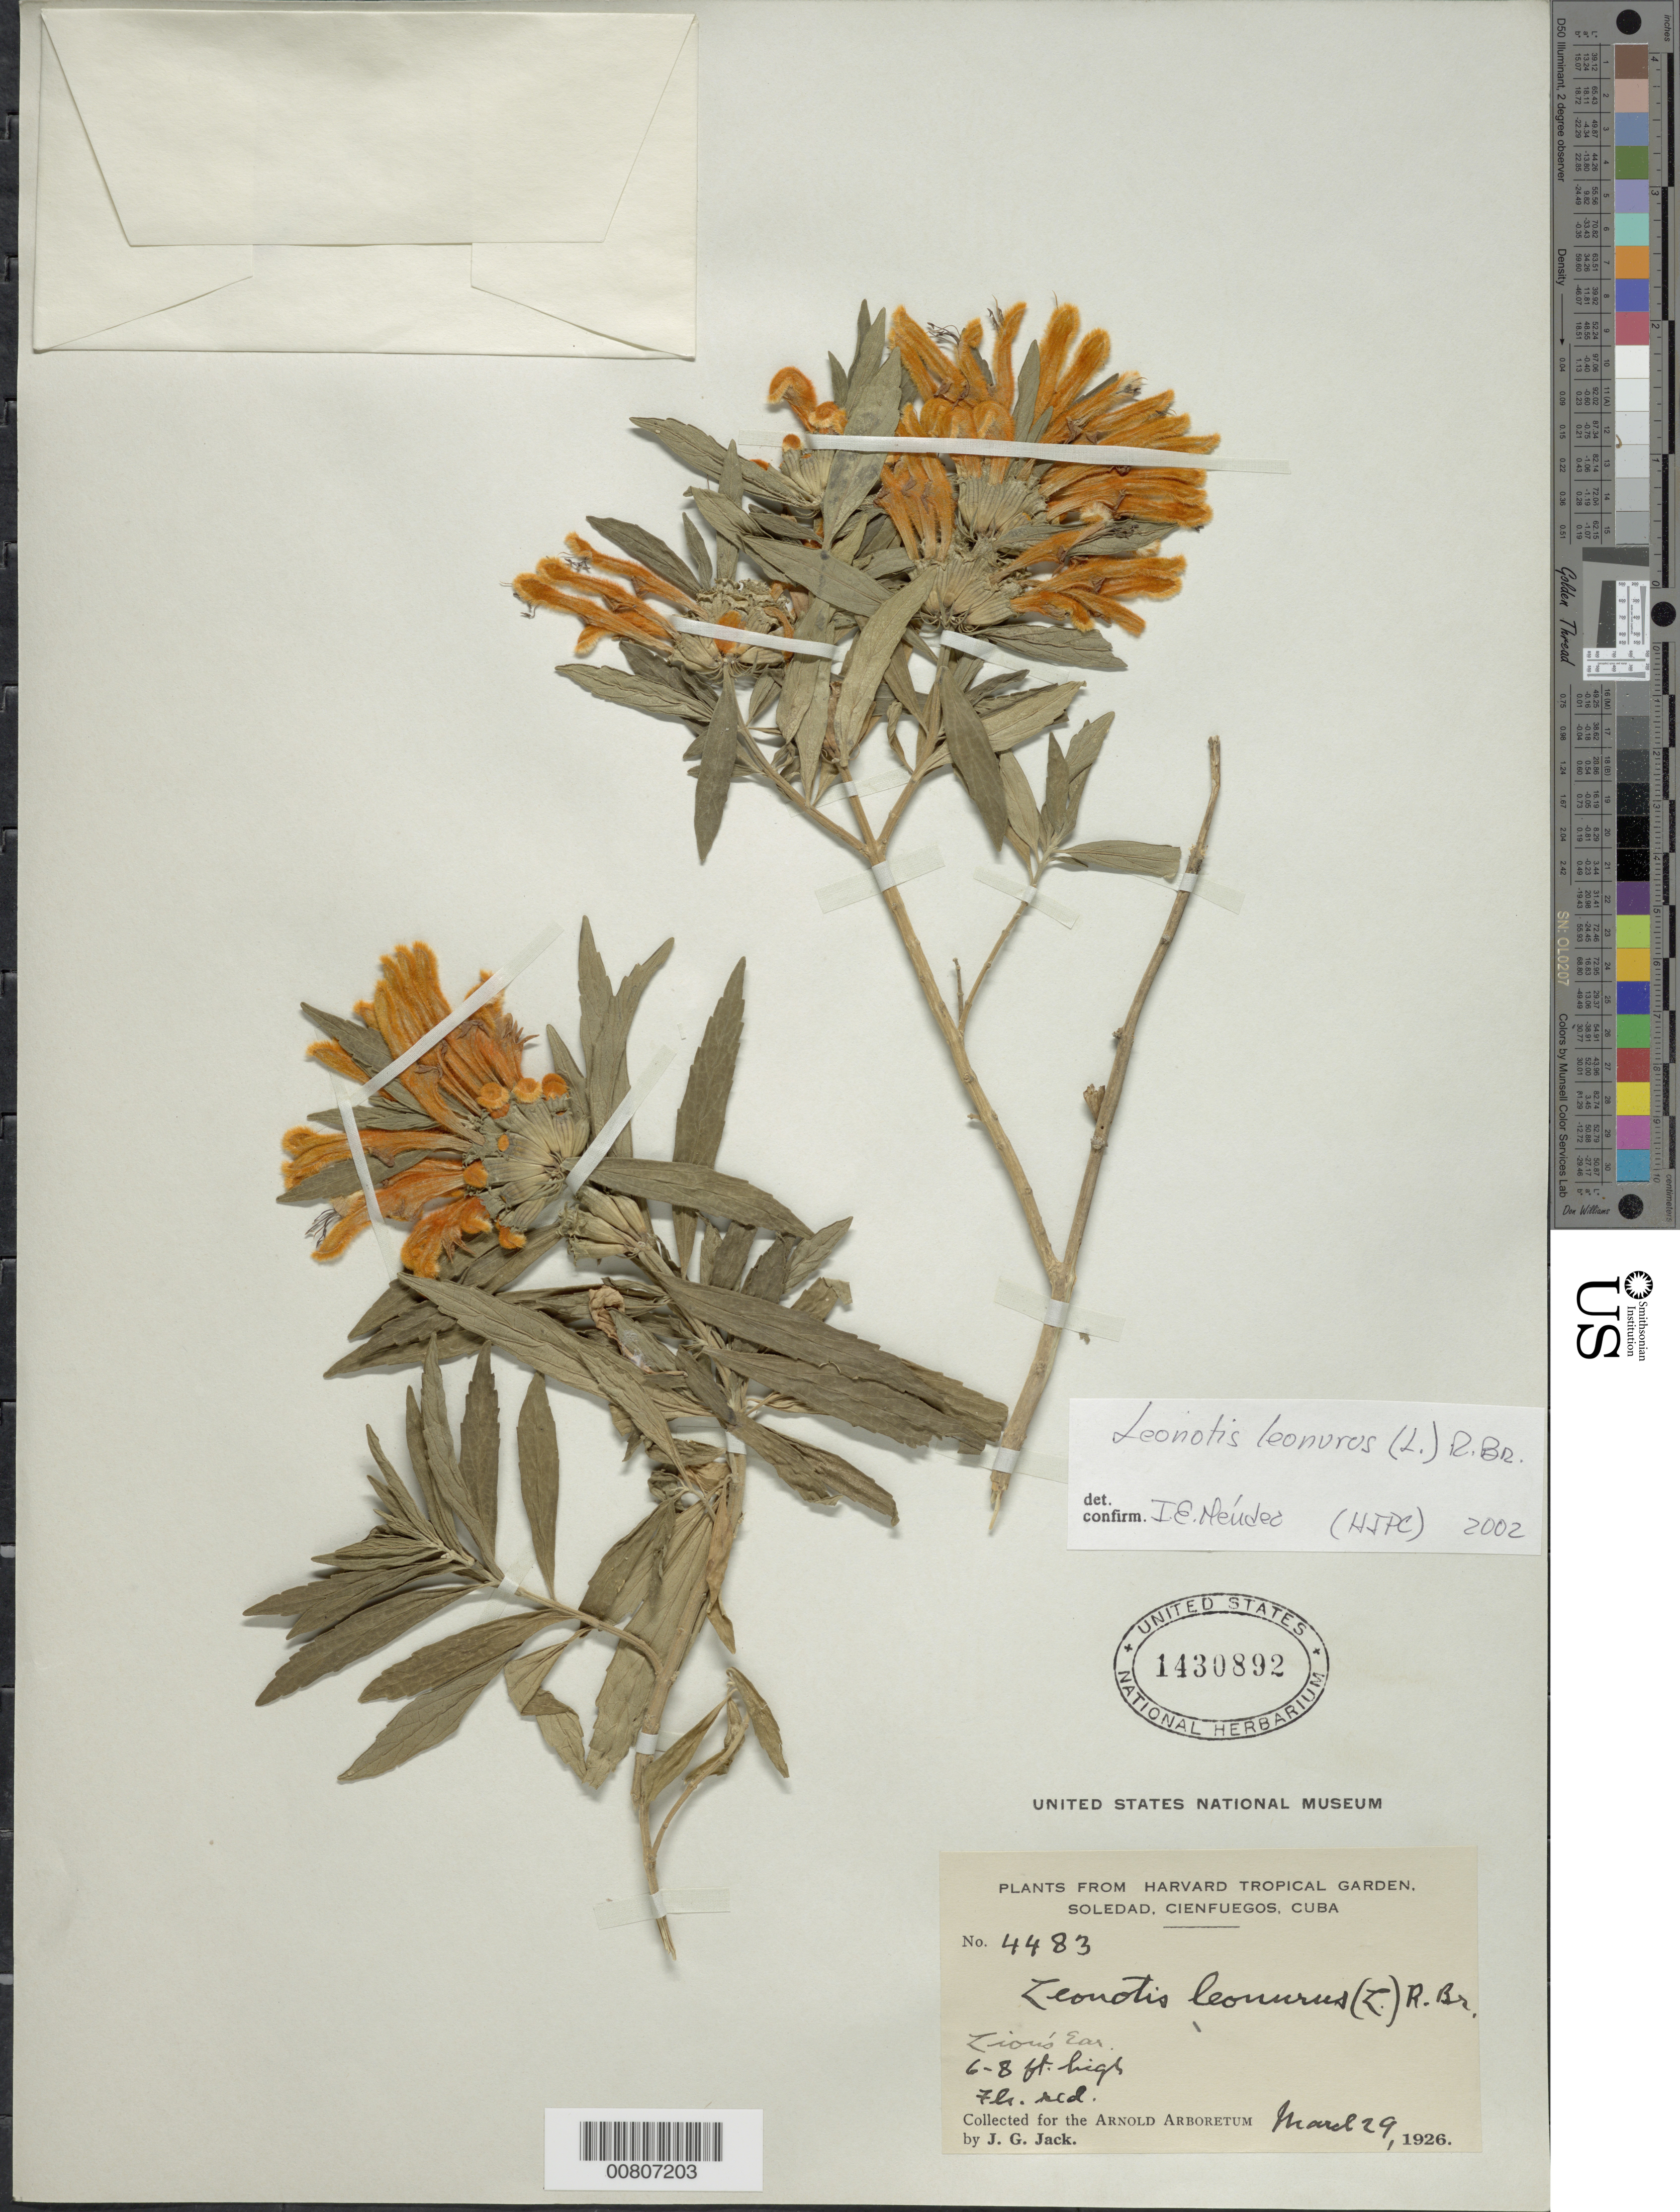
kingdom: Plantae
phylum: Tracheophyta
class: Magnoliopsida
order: Lamiales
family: Lamiaceae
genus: Leonotis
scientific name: Leonotis leonurus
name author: (L.) R. Br.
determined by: Méndez, Isidro E., (HIPC)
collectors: J. G. Jack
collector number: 4483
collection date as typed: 29 Mar 1926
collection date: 1926-03-29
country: Cuba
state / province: Cienfuegos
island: Cuba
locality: Soledad, Cienfuegos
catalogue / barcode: US 1430892